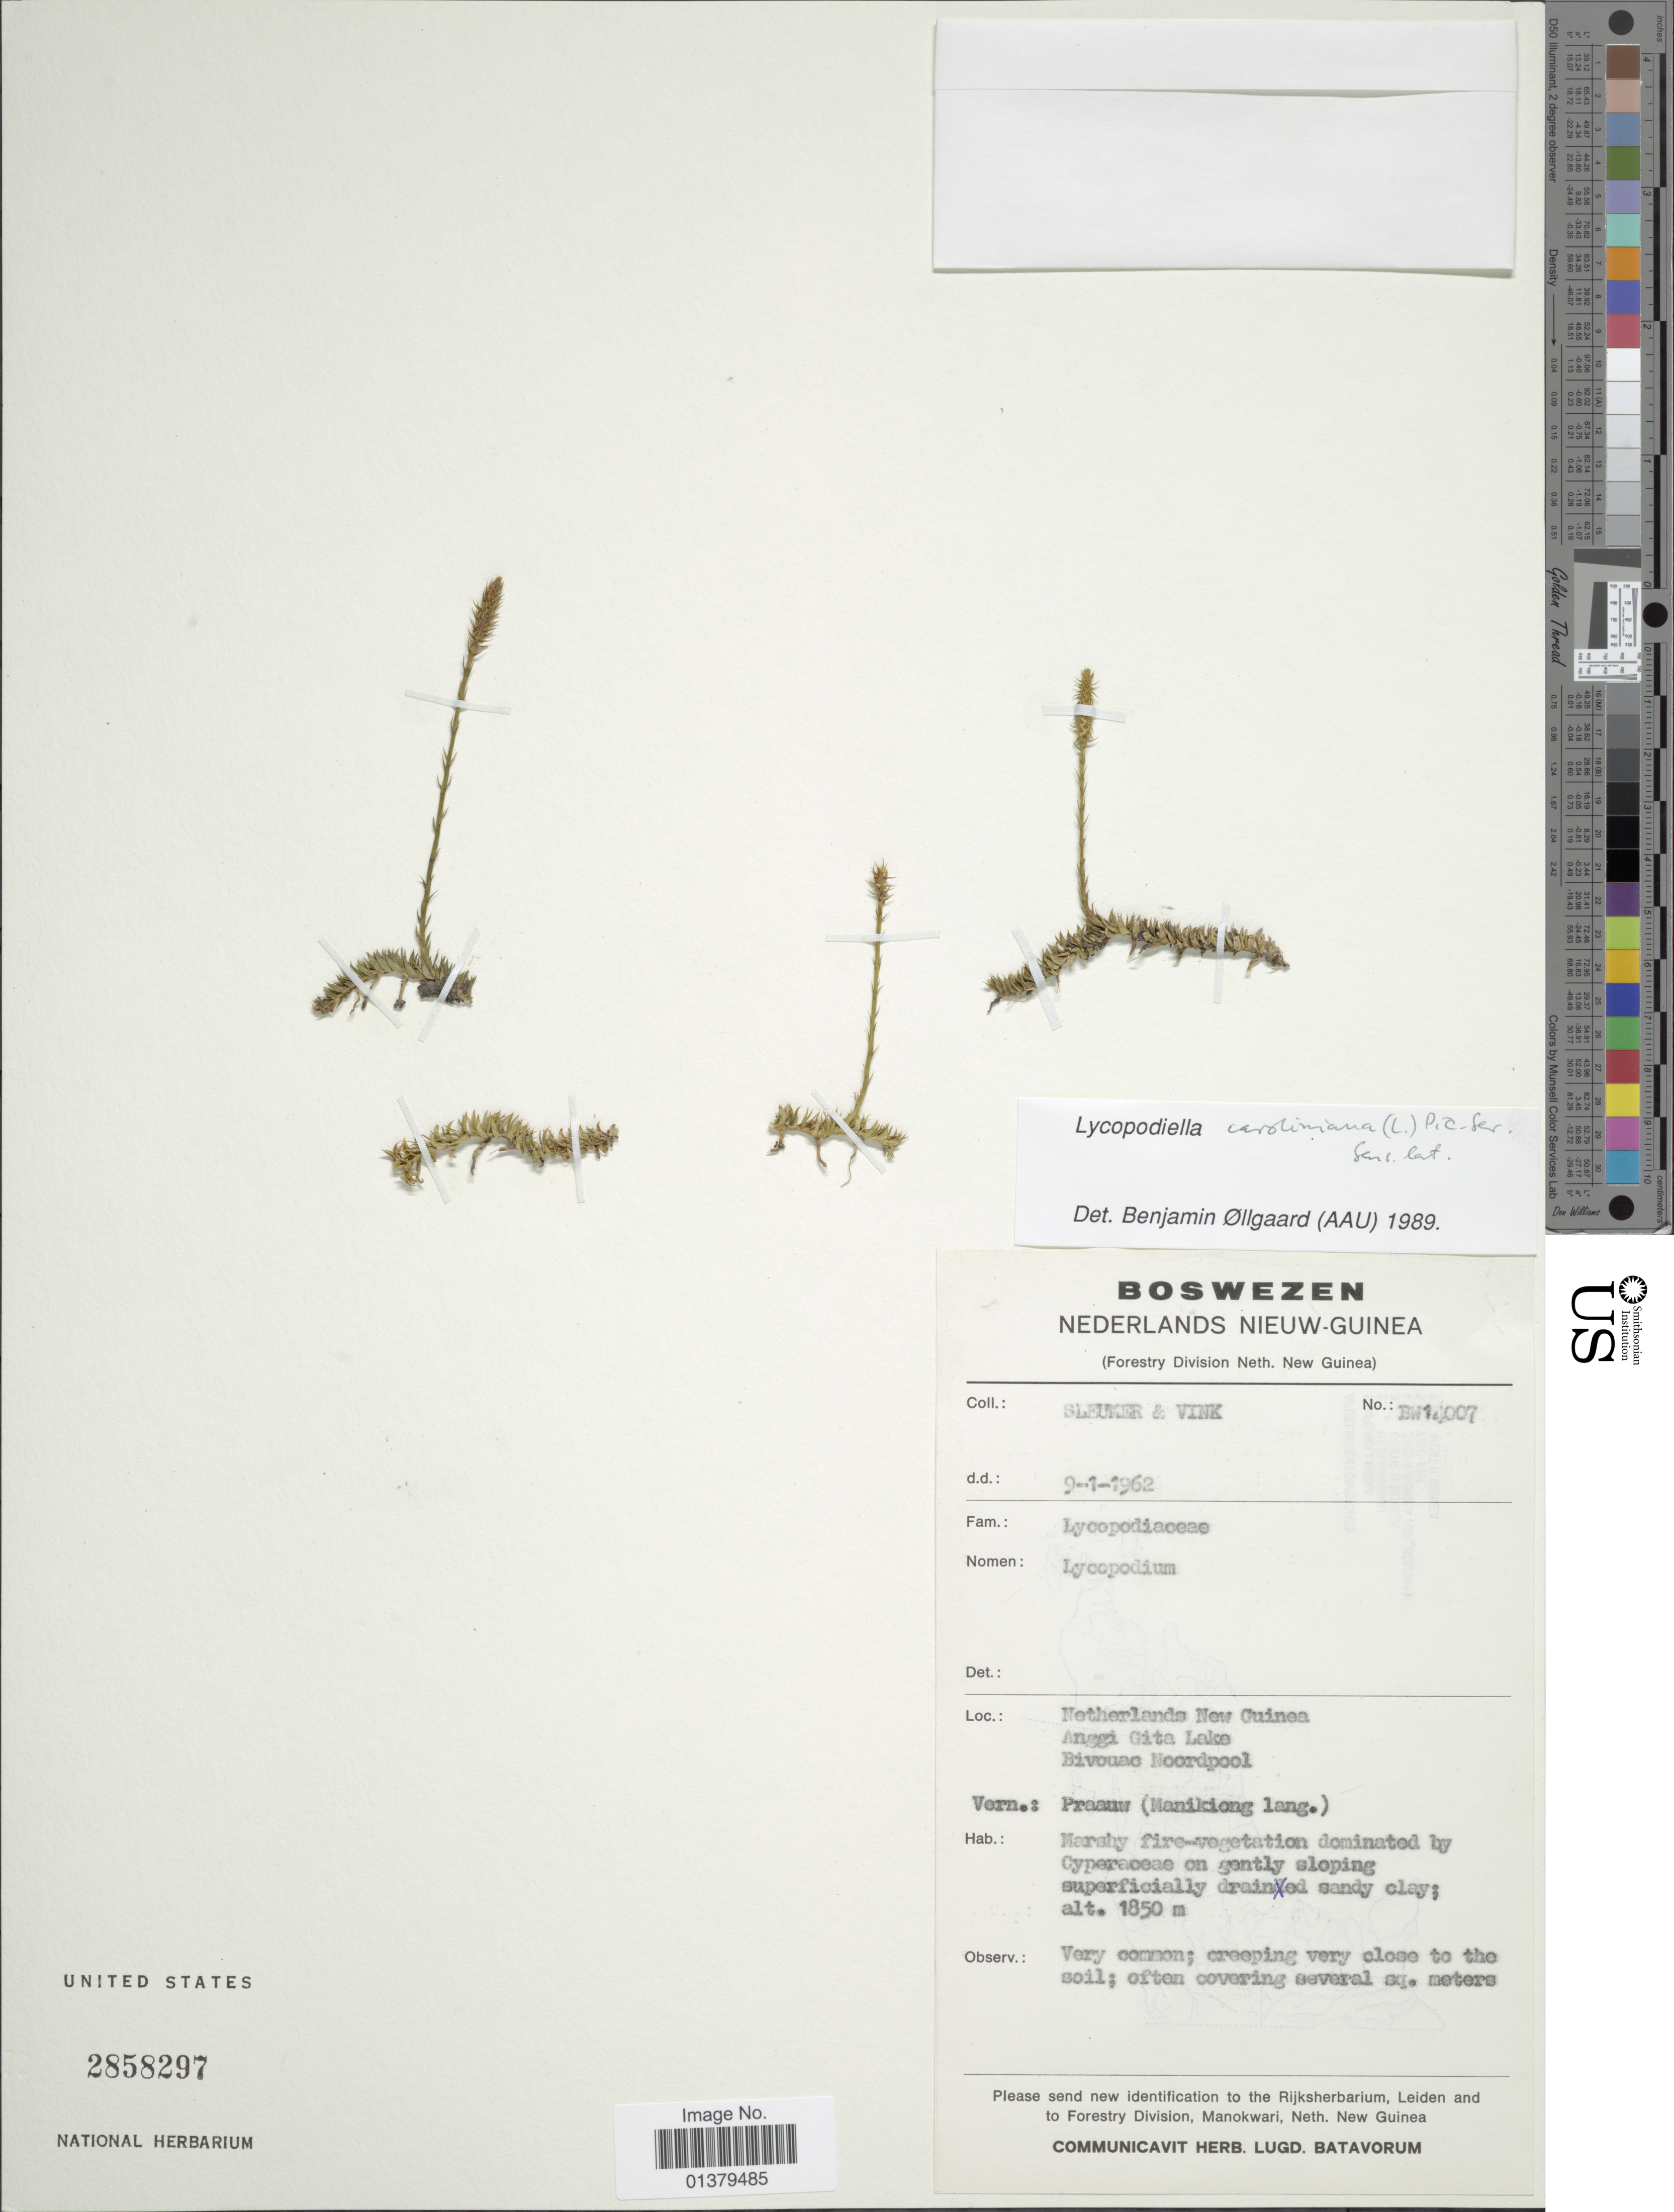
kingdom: Plantae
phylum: Tracheophyta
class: Lycopodiopsida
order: Lycopodiales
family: Lycopodiaceae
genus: Pseudolycopodiella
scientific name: Pseudolycopodiella caroliniana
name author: (L.) Holub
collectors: H. O. Sleumer & Vink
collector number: BW 14007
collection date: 1962-01-09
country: Indonesia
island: New Guinea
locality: Netherlands New Guinea, Anggi Gita Lake, Bivouac Noordpool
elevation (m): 1850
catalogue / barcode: US 2858297